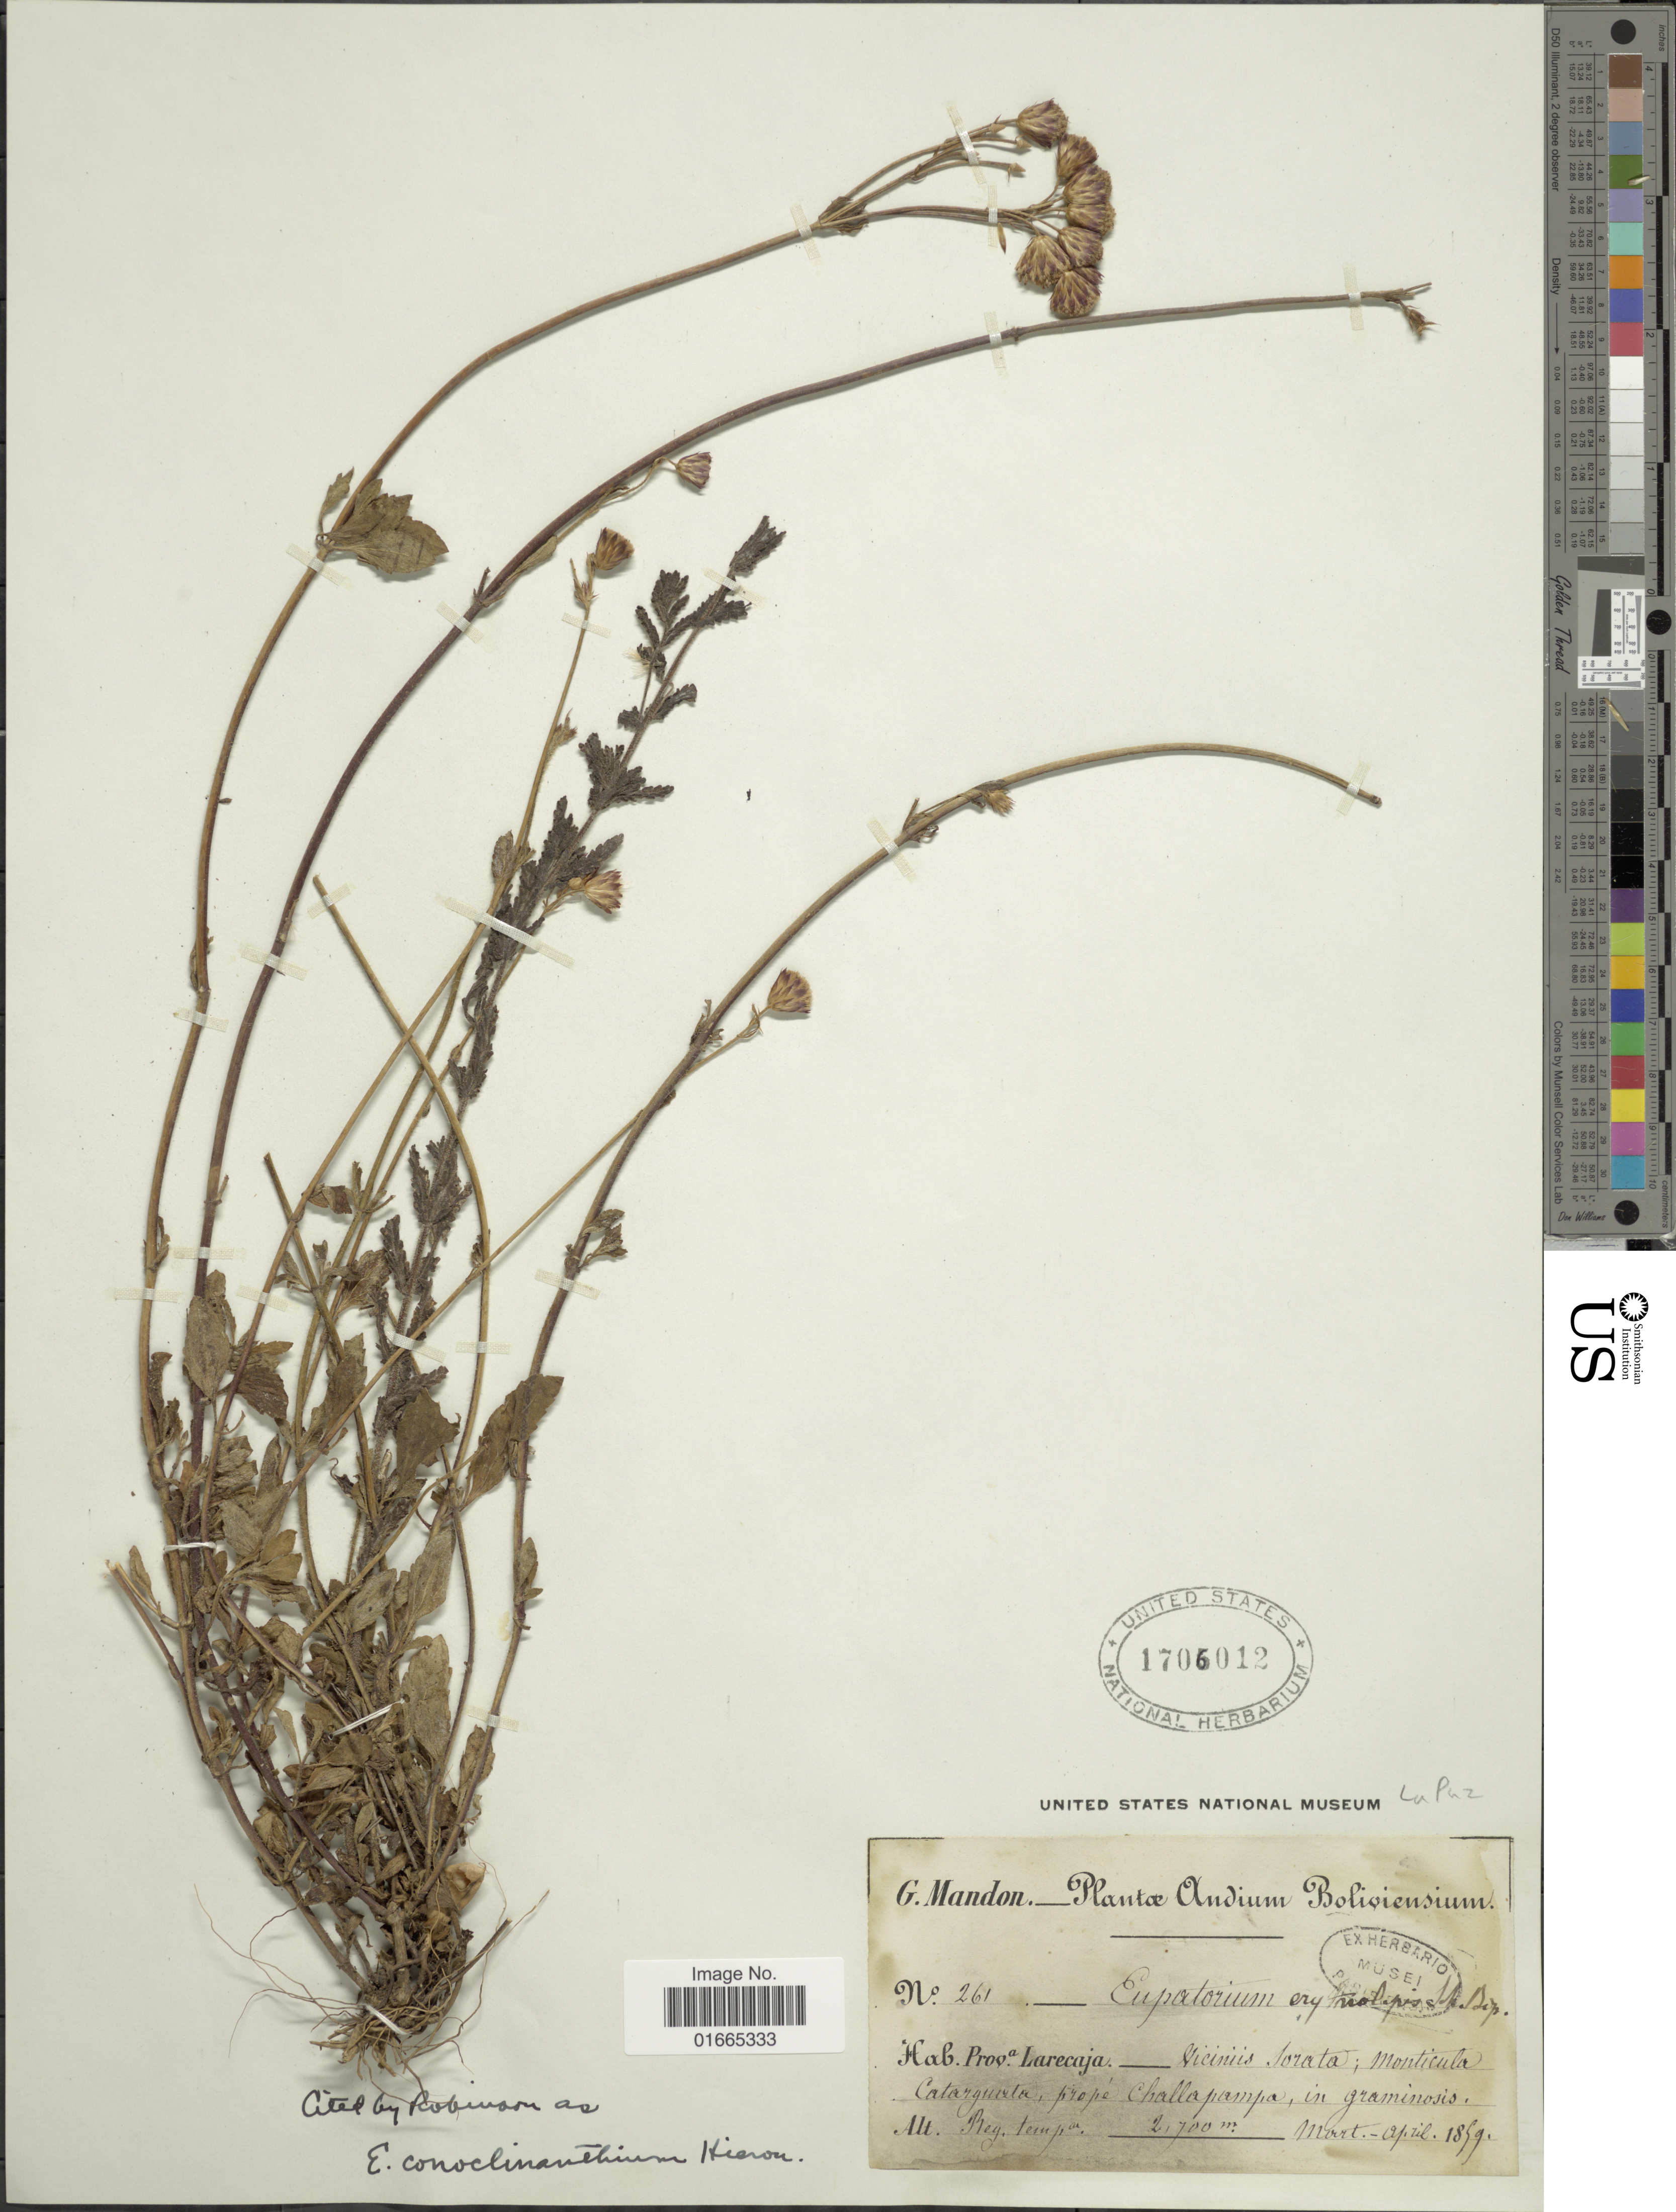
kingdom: Plantae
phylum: Tracheophyta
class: Magnoliopsida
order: Asterales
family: Asteraceae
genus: Praxelis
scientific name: Praxelis conoclinanthia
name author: (Hieron.) R.M. King & H. Rob.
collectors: G. Mandon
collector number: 261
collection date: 1859-03/1859-04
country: Bolivia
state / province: La Páz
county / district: Larecaja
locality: Prov. a Larecaja. Viciniis Sorata; Monticula Cartaguata , prope Challapampa, in graminosis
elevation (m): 2700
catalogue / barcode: US 1706012